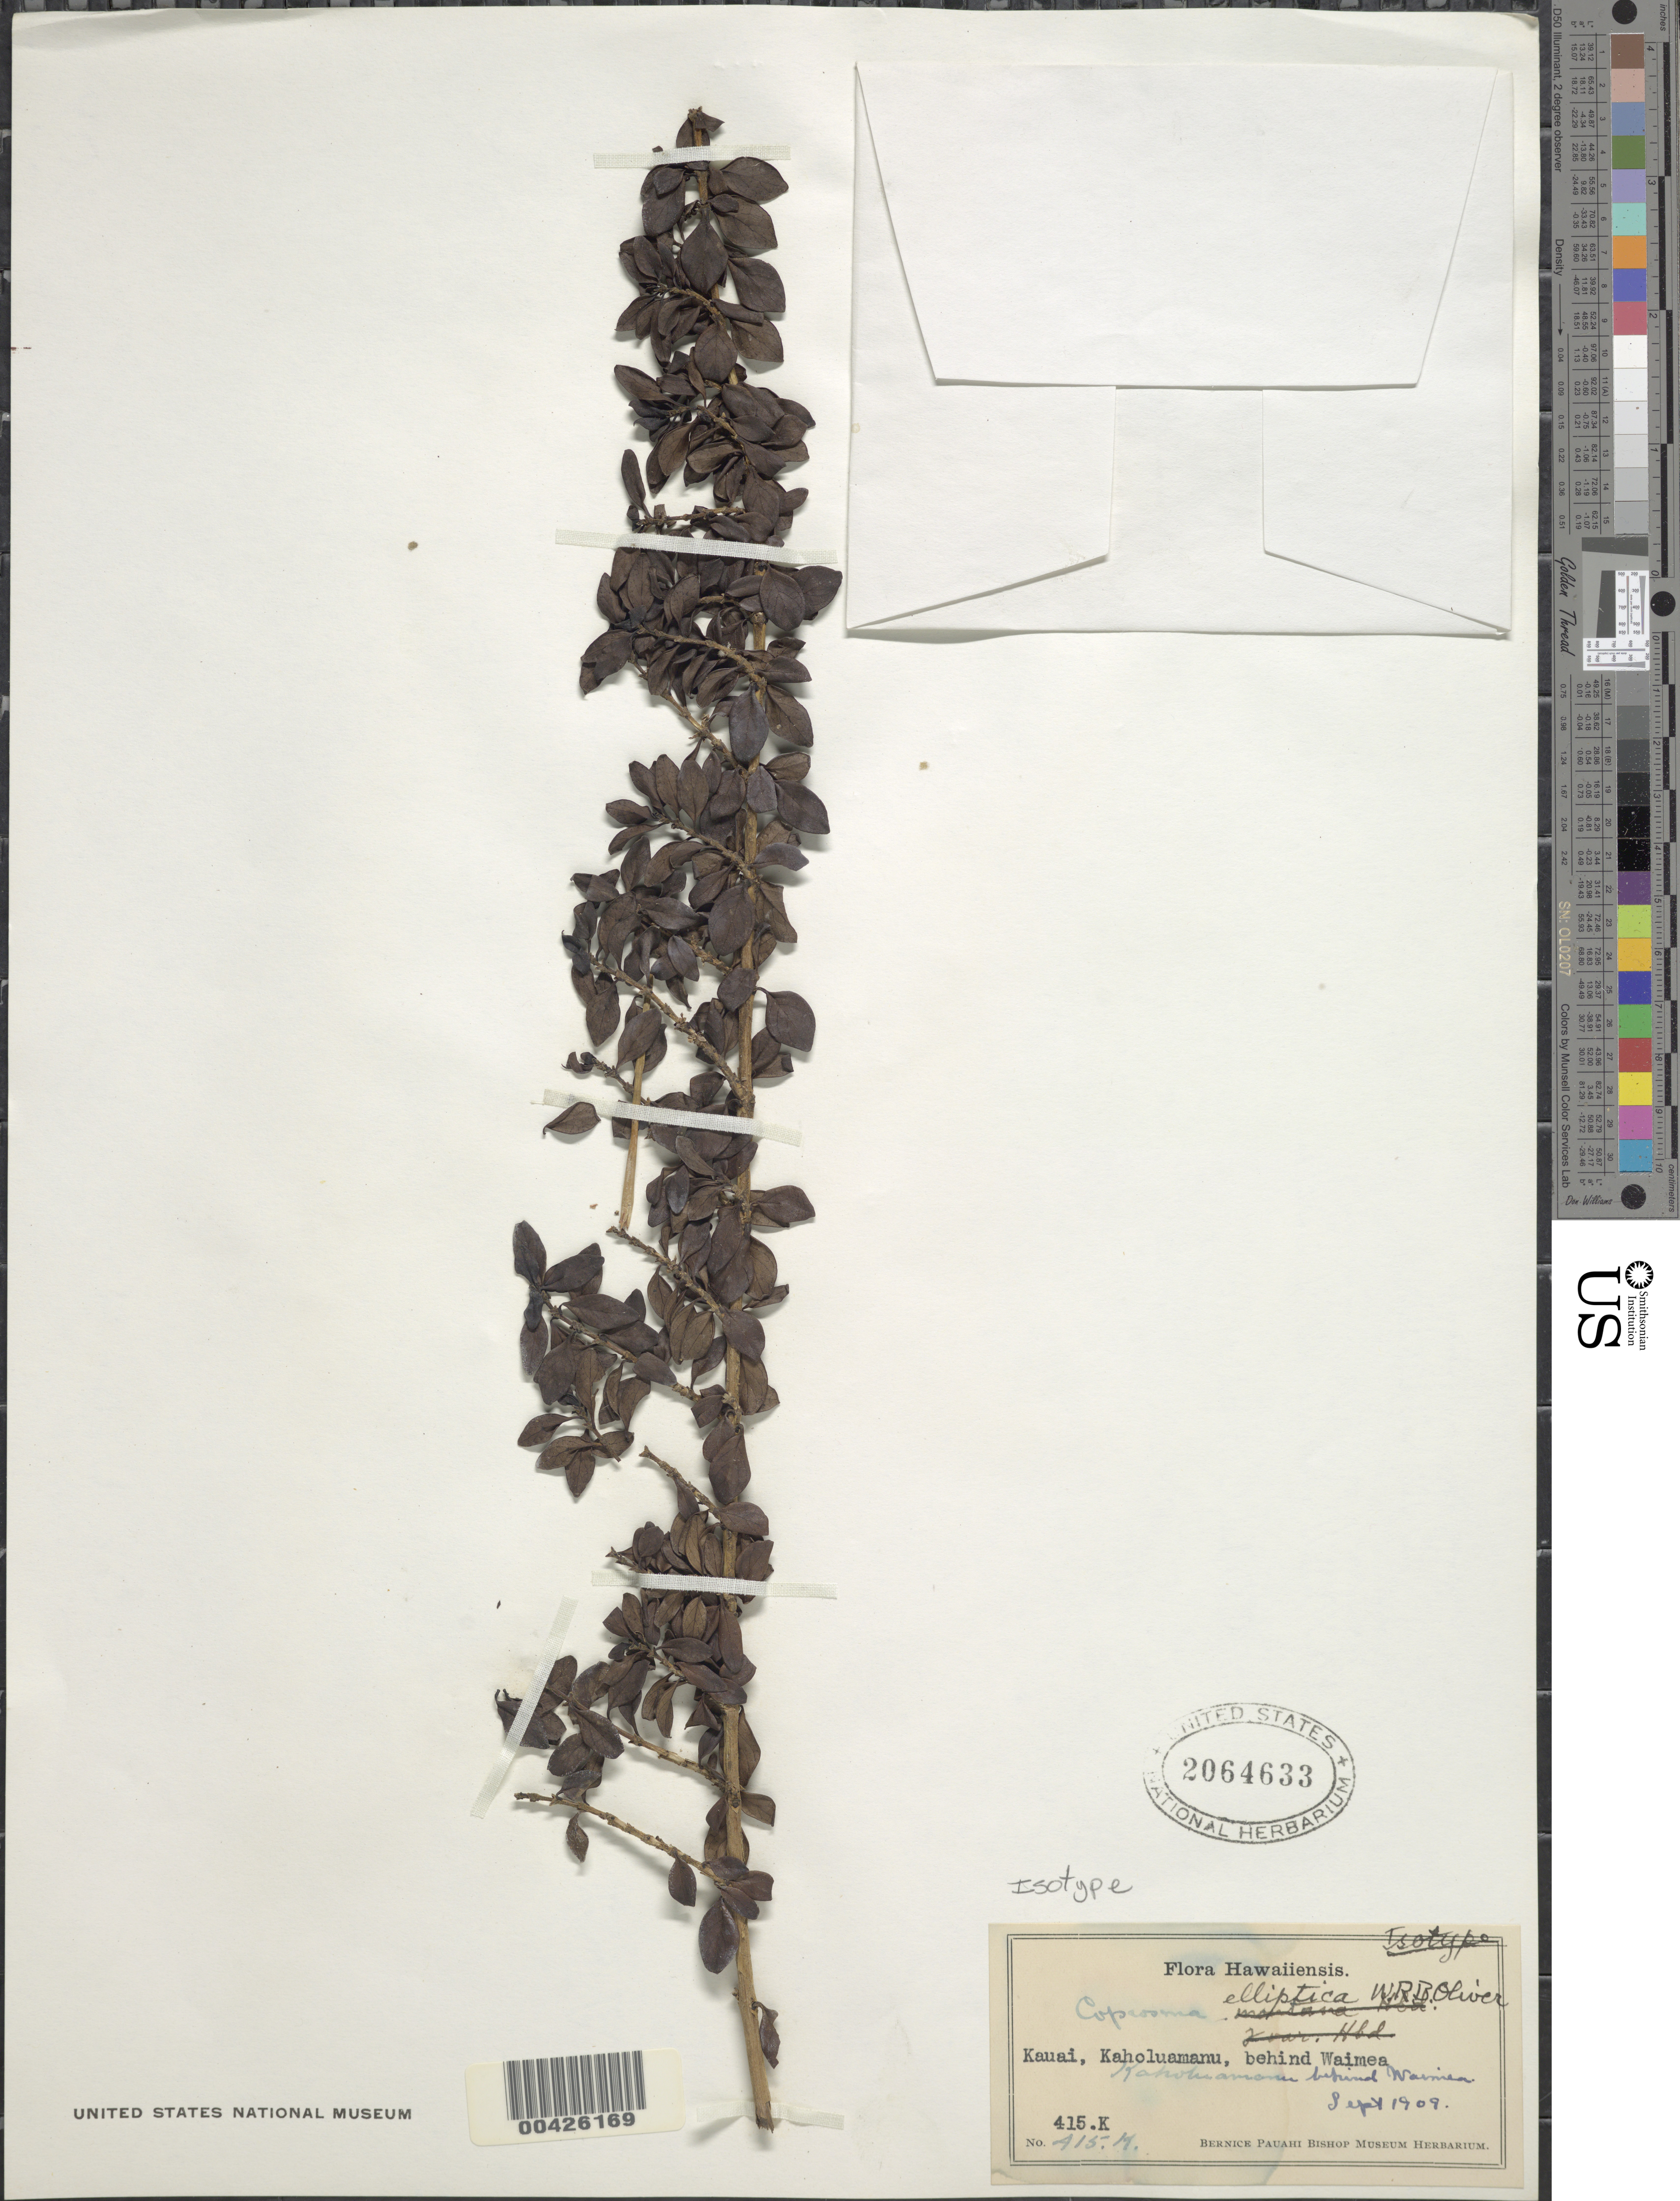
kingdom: Plantae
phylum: Tracheophyta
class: Magnoliopsida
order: Gentianales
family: Rubiaceae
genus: Coprosma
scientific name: Coprosma elliptica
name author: W.R.B. Oliv.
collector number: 415.K.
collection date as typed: Sep 1909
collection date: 1909-09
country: United States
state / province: Hawaii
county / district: Kauai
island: Kaua'i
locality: Kaholuamanu, behind Waimes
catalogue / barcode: US 2064633